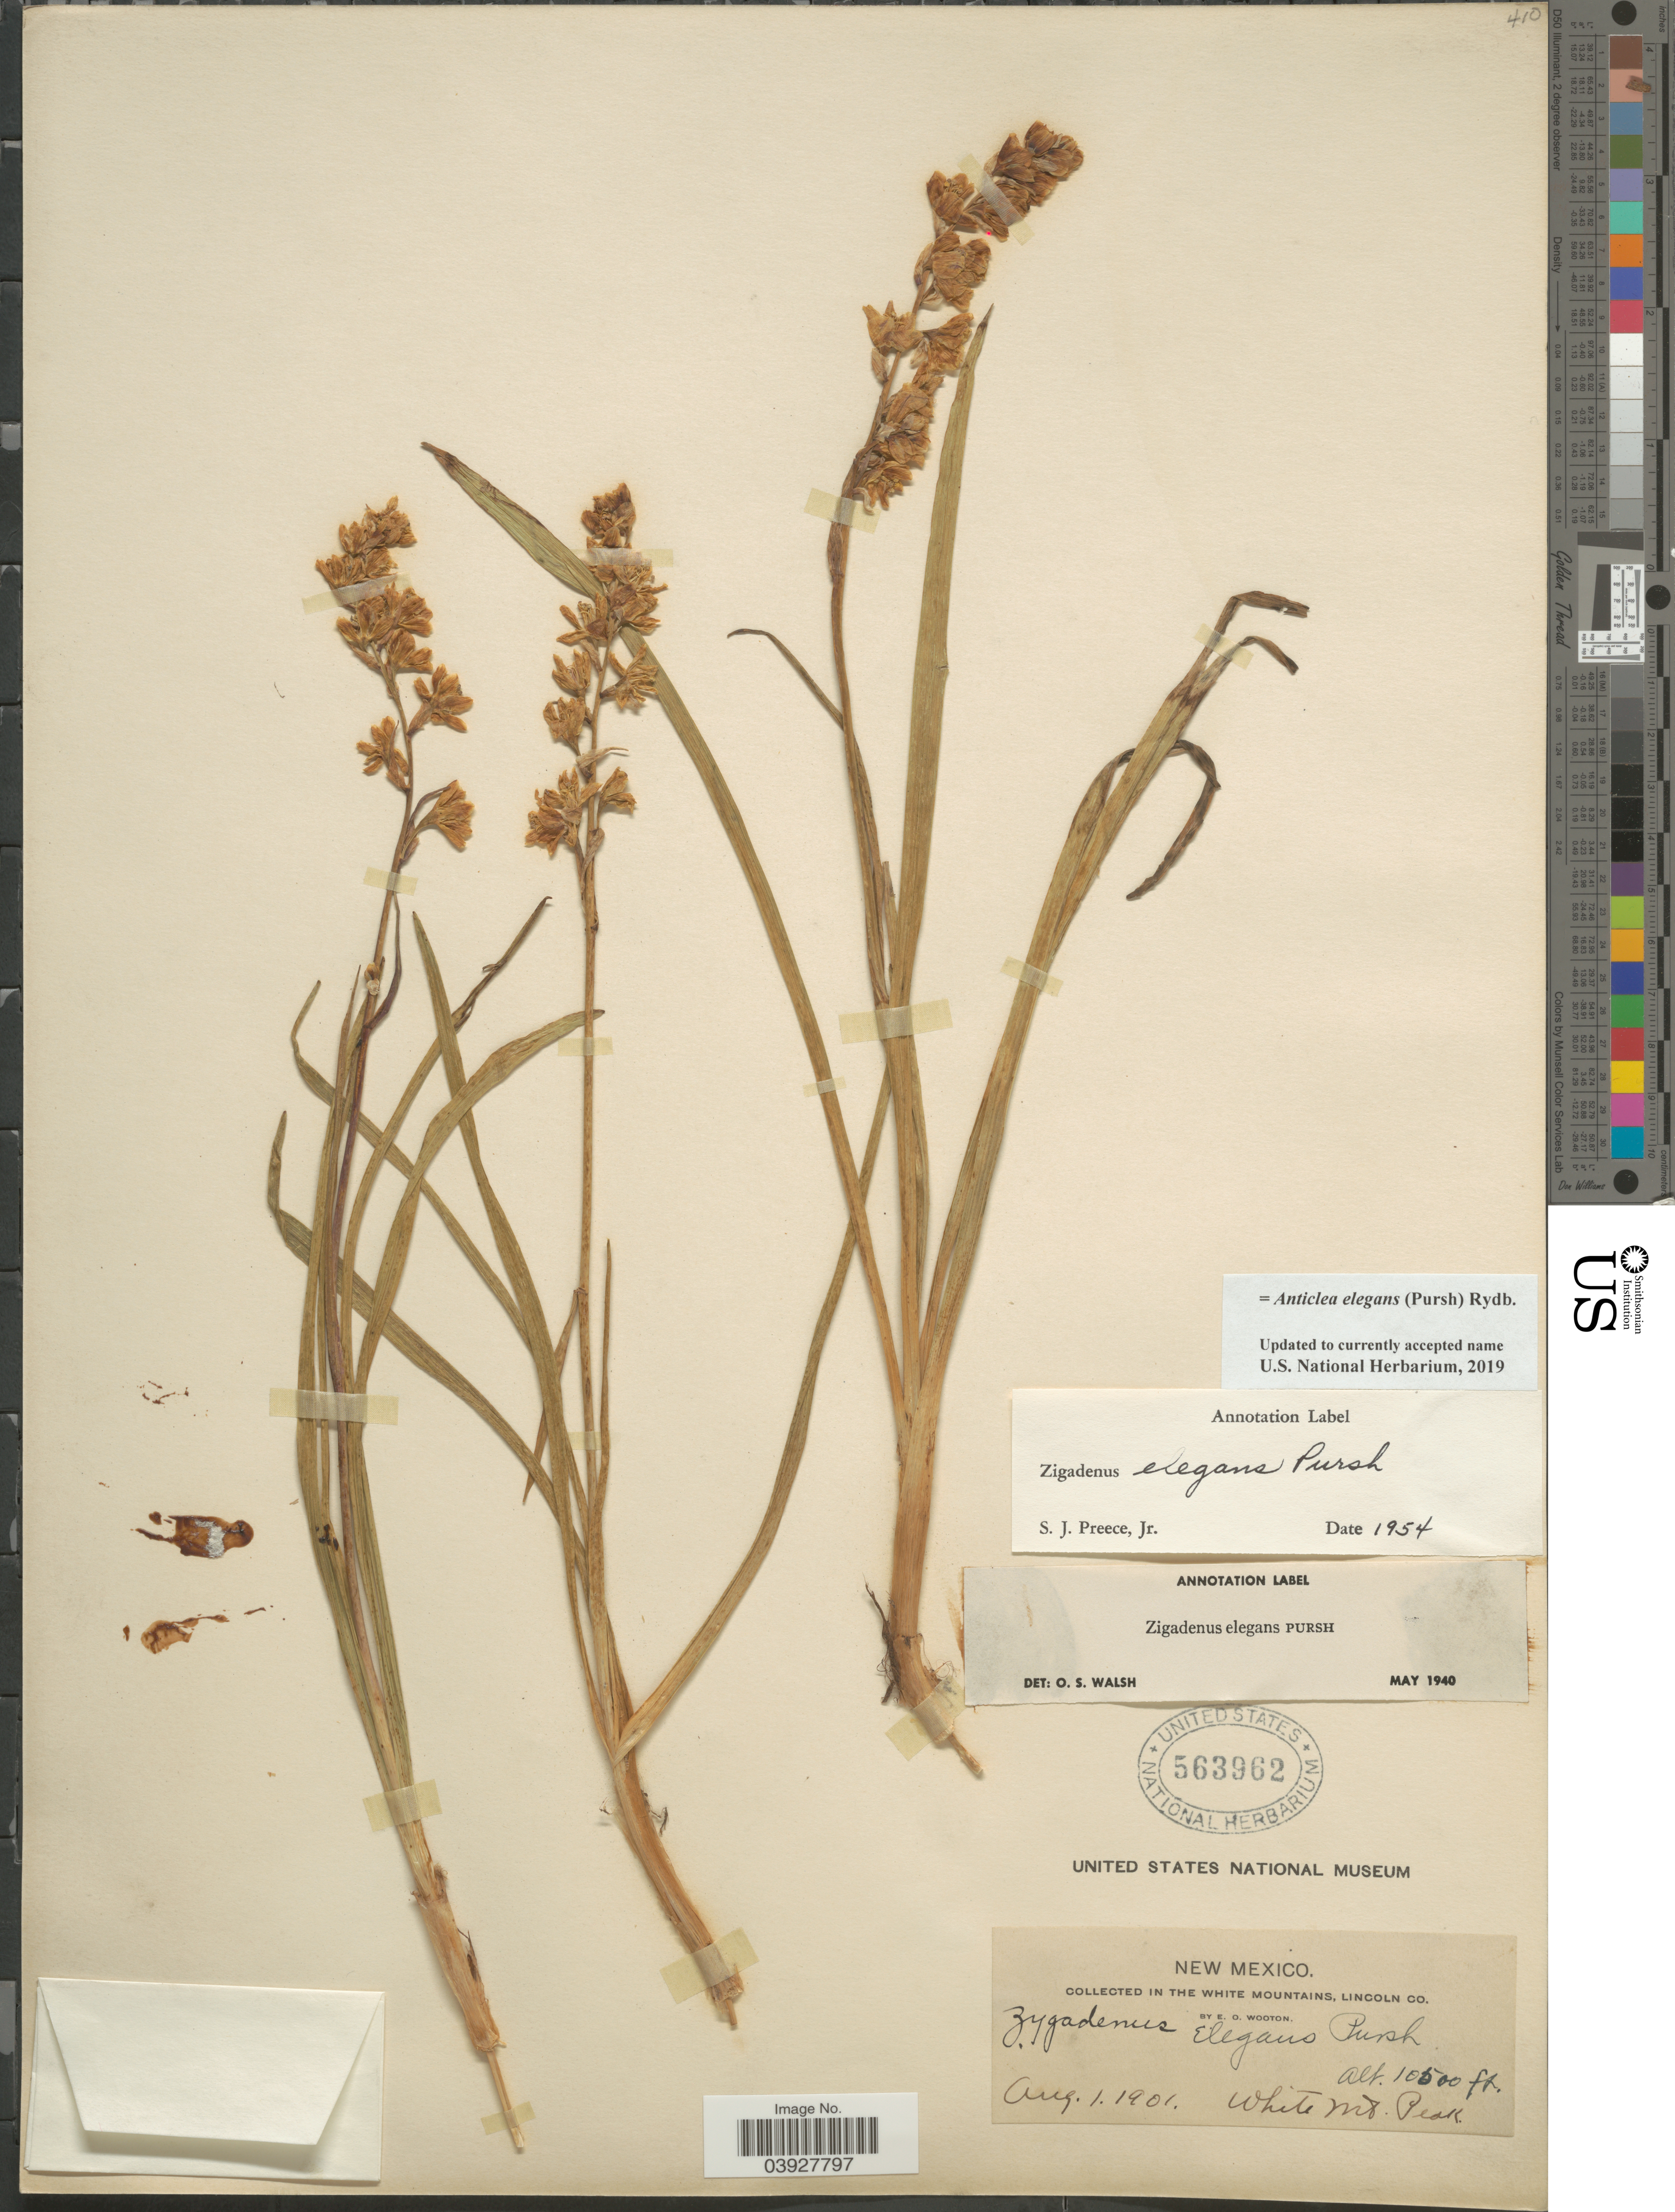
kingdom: Plantae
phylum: Tracheophyta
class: Liliopsida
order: Liliales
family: Melanthiaceae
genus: Anticlea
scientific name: Anticlea elegans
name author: (Pursh) Rydb.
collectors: E. O. Wooton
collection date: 1901-08-01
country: United States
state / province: New Mexico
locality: In the White Mountains, Lincoln Co. White Mt. Peak.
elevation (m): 3200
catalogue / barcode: US 563962